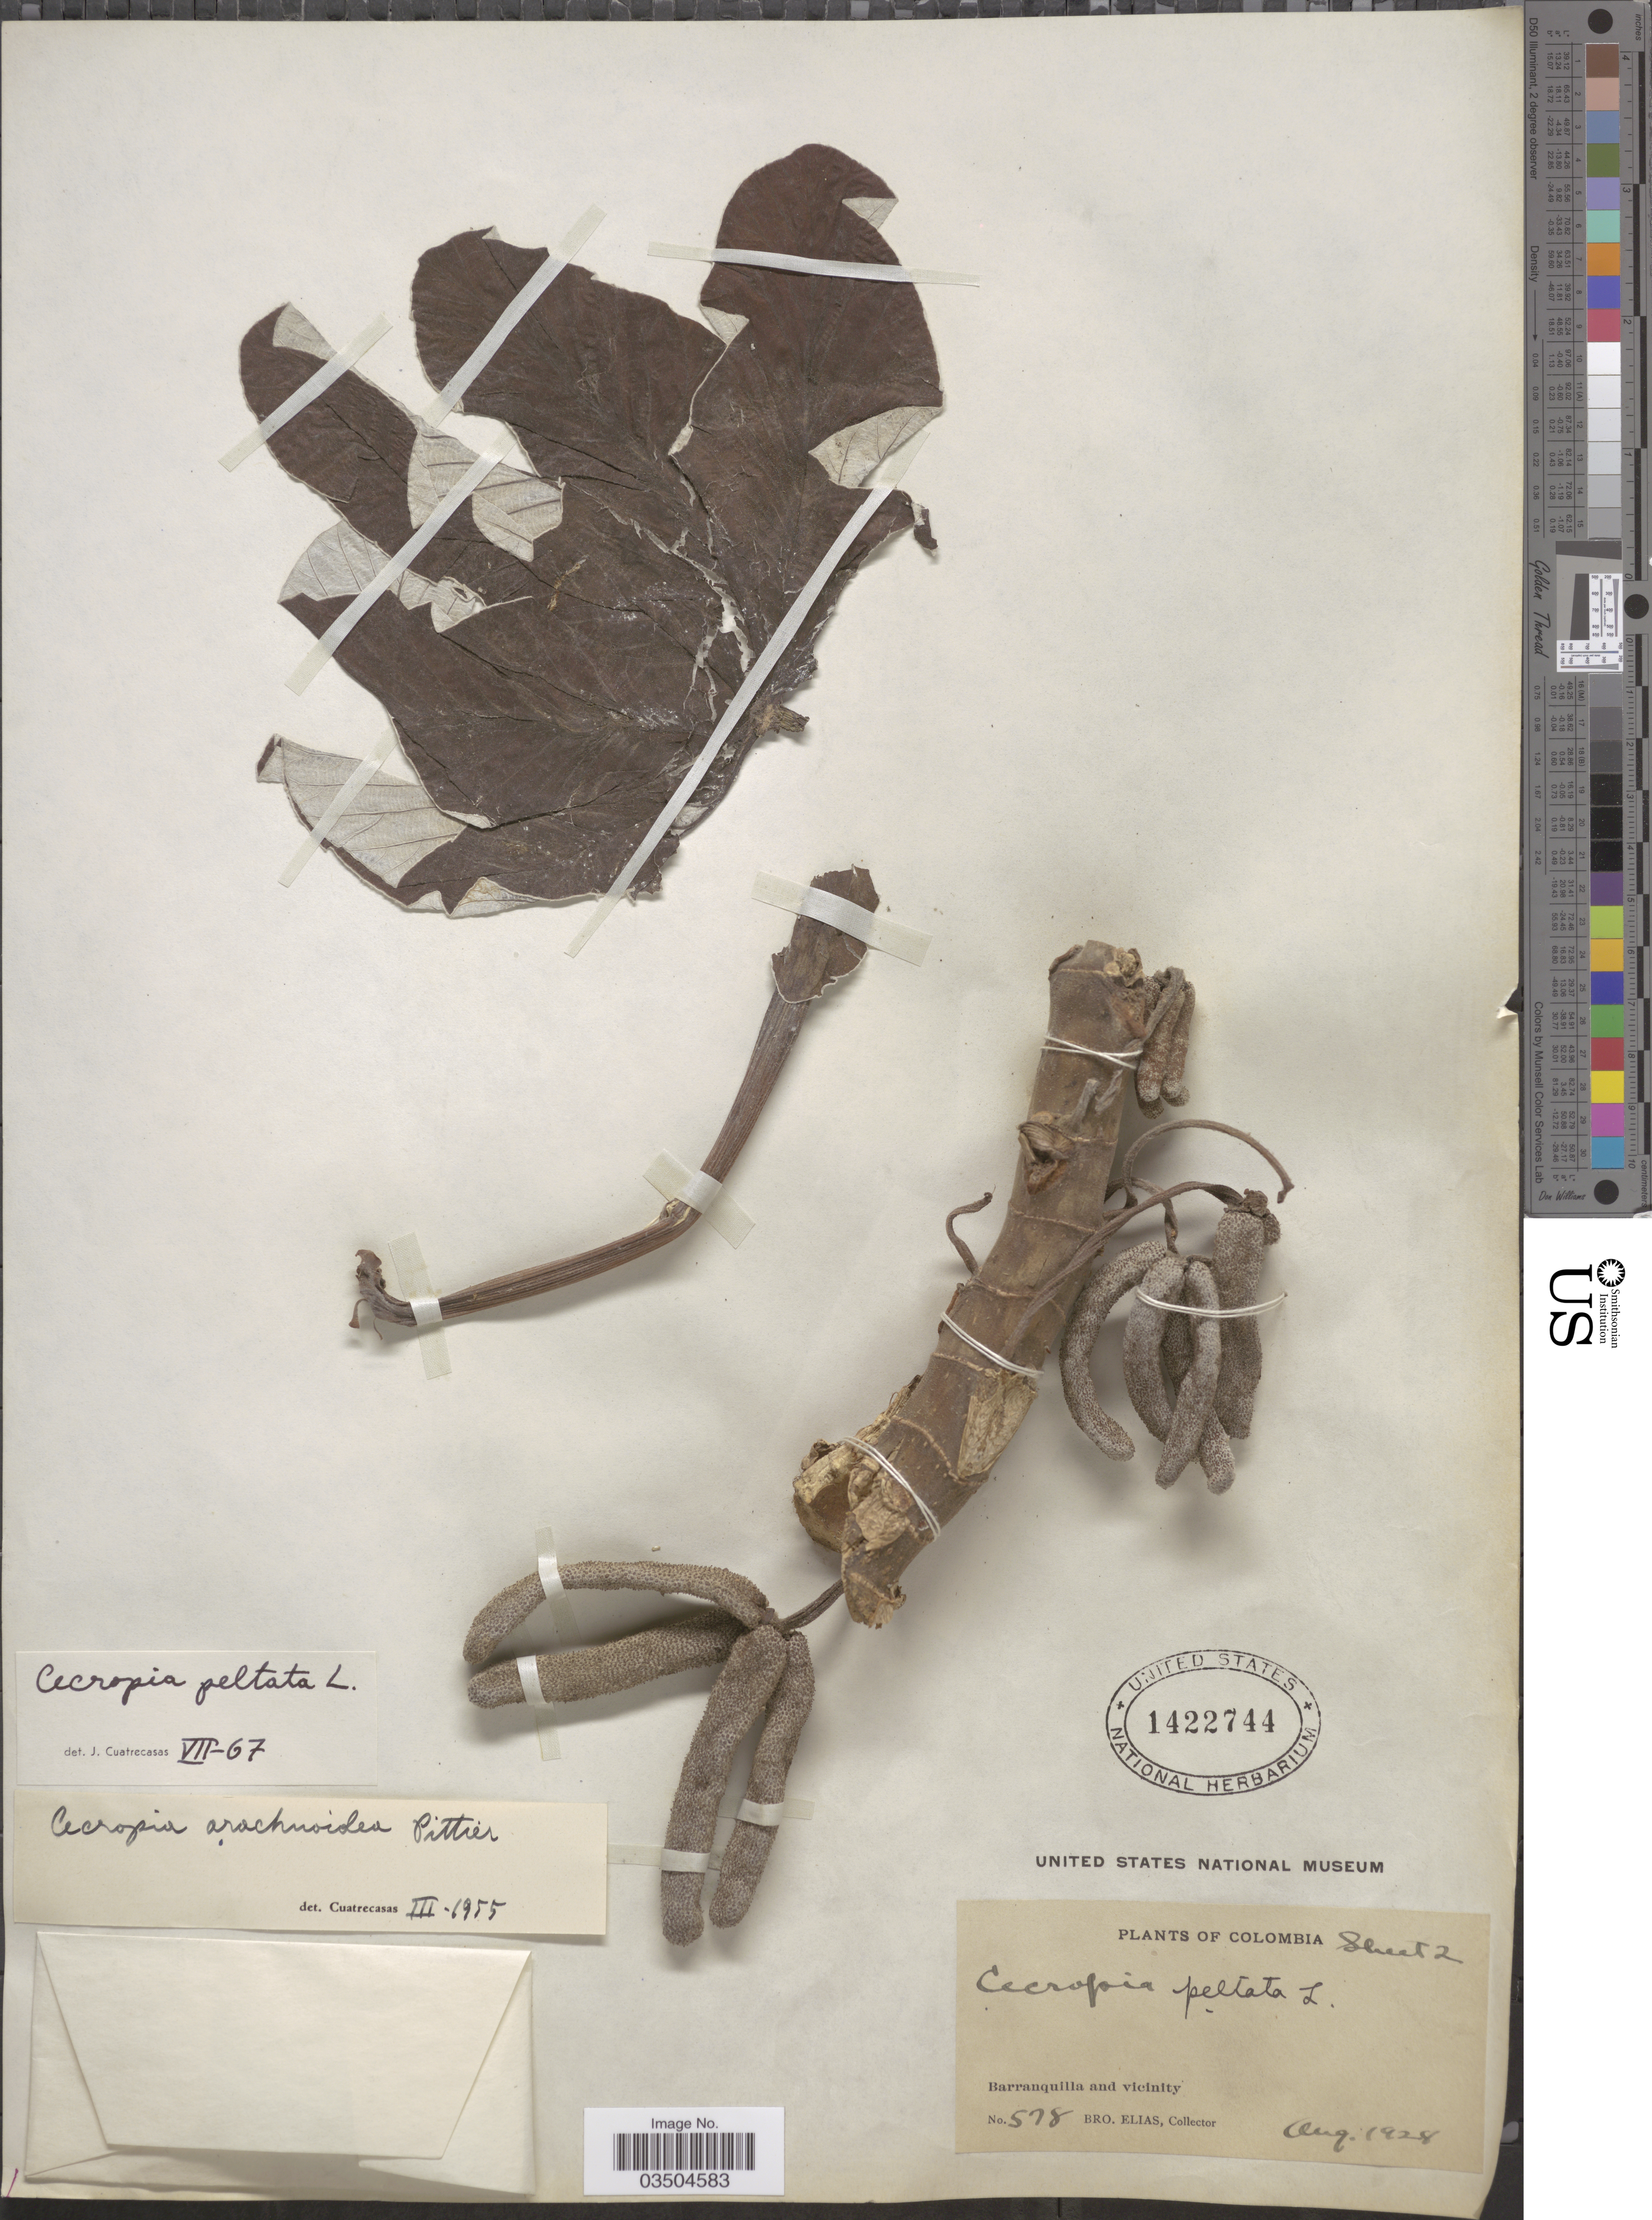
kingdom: Plantae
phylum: Tracheophyta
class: Magnoliopsida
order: Rosales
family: Urticaceae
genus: Cecropia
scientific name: Cecropia peltata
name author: L.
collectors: Bro. Elias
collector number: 578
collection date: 1928-08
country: Colombia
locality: Barranquilla and vicinity.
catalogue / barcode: US 1422744